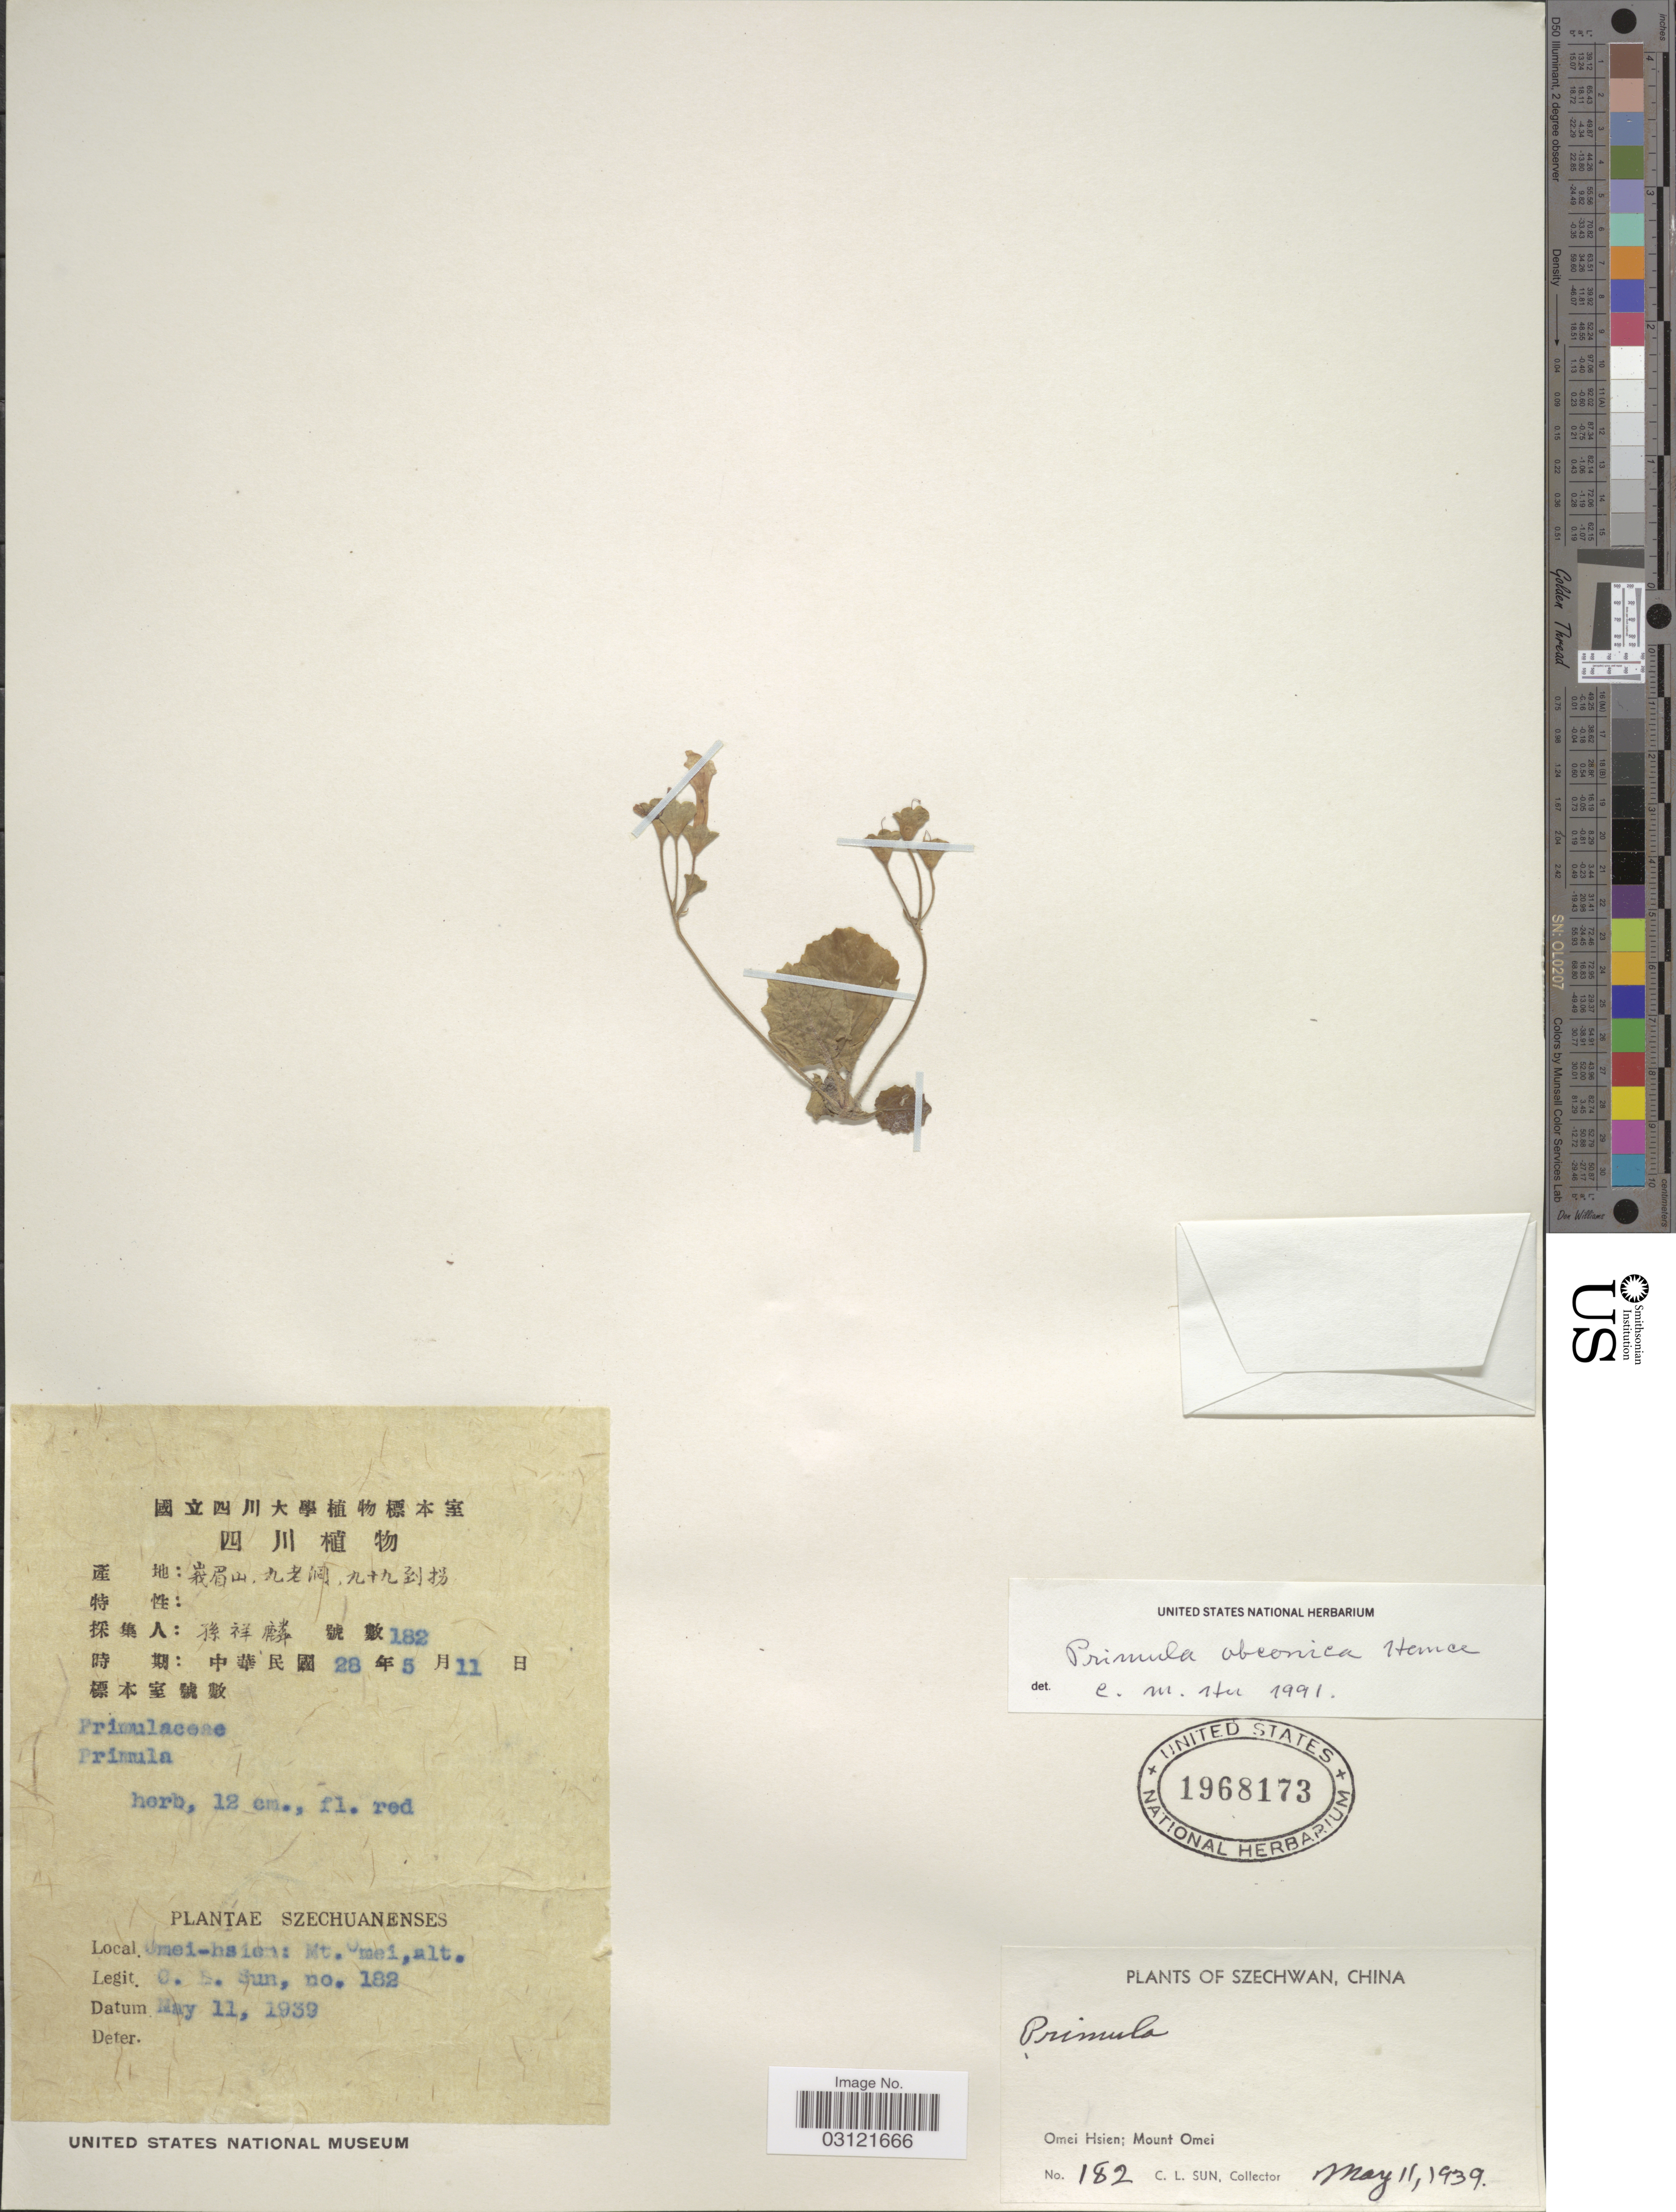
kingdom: Plantae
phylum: Tracheophyta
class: Magnoliopsida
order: Ericales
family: Primulaceae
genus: Primula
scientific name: Primula obconica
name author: Hance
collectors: C. Sun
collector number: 182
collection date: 1939-05-11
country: China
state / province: Sichuan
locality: Szechwan, Omei Hsien; Mount Omei.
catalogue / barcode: US 1968173